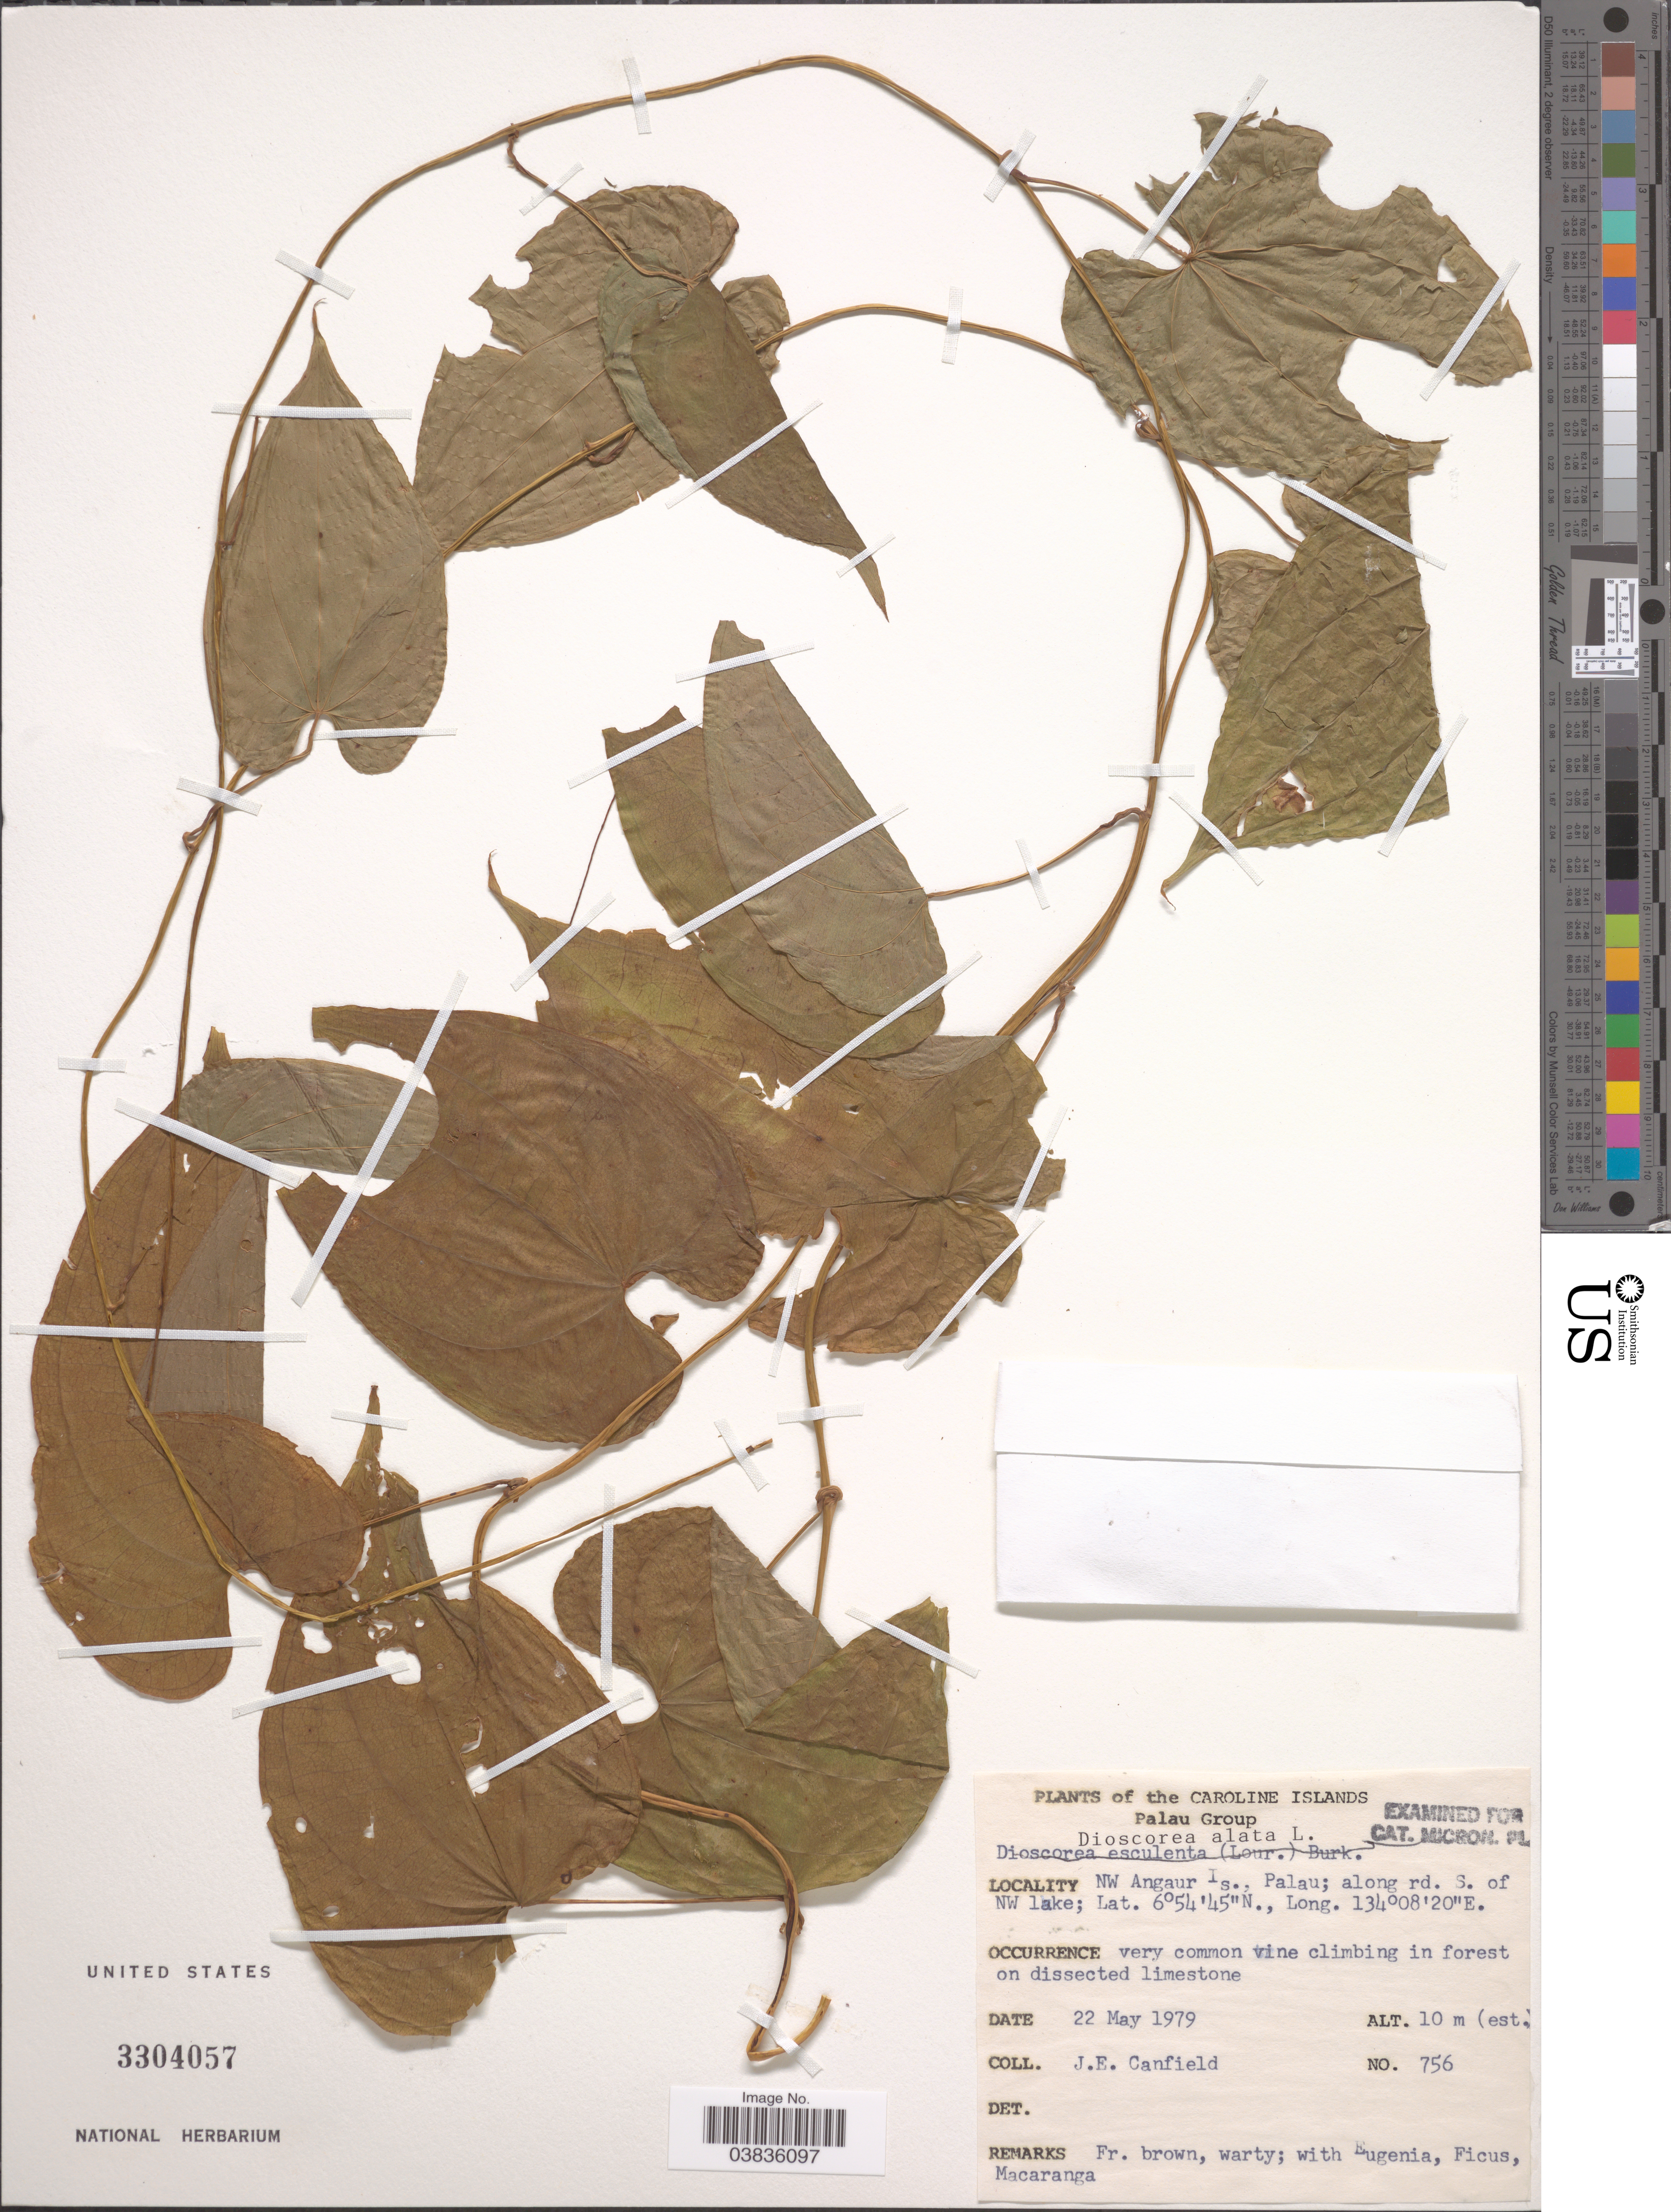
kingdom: Plantae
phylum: Tracheophyta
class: Liliopsida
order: Dioscoreales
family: Dioscoreaceae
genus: Dioscorea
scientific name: Dioscorea alata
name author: L.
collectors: J. E. Canfield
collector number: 756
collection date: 1979-05-22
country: Palau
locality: The Caroline Islands. Palau Group. NW Angaur Is., Palau; along rd. S. of NW lake.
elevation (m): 10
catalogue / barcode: US 3304057